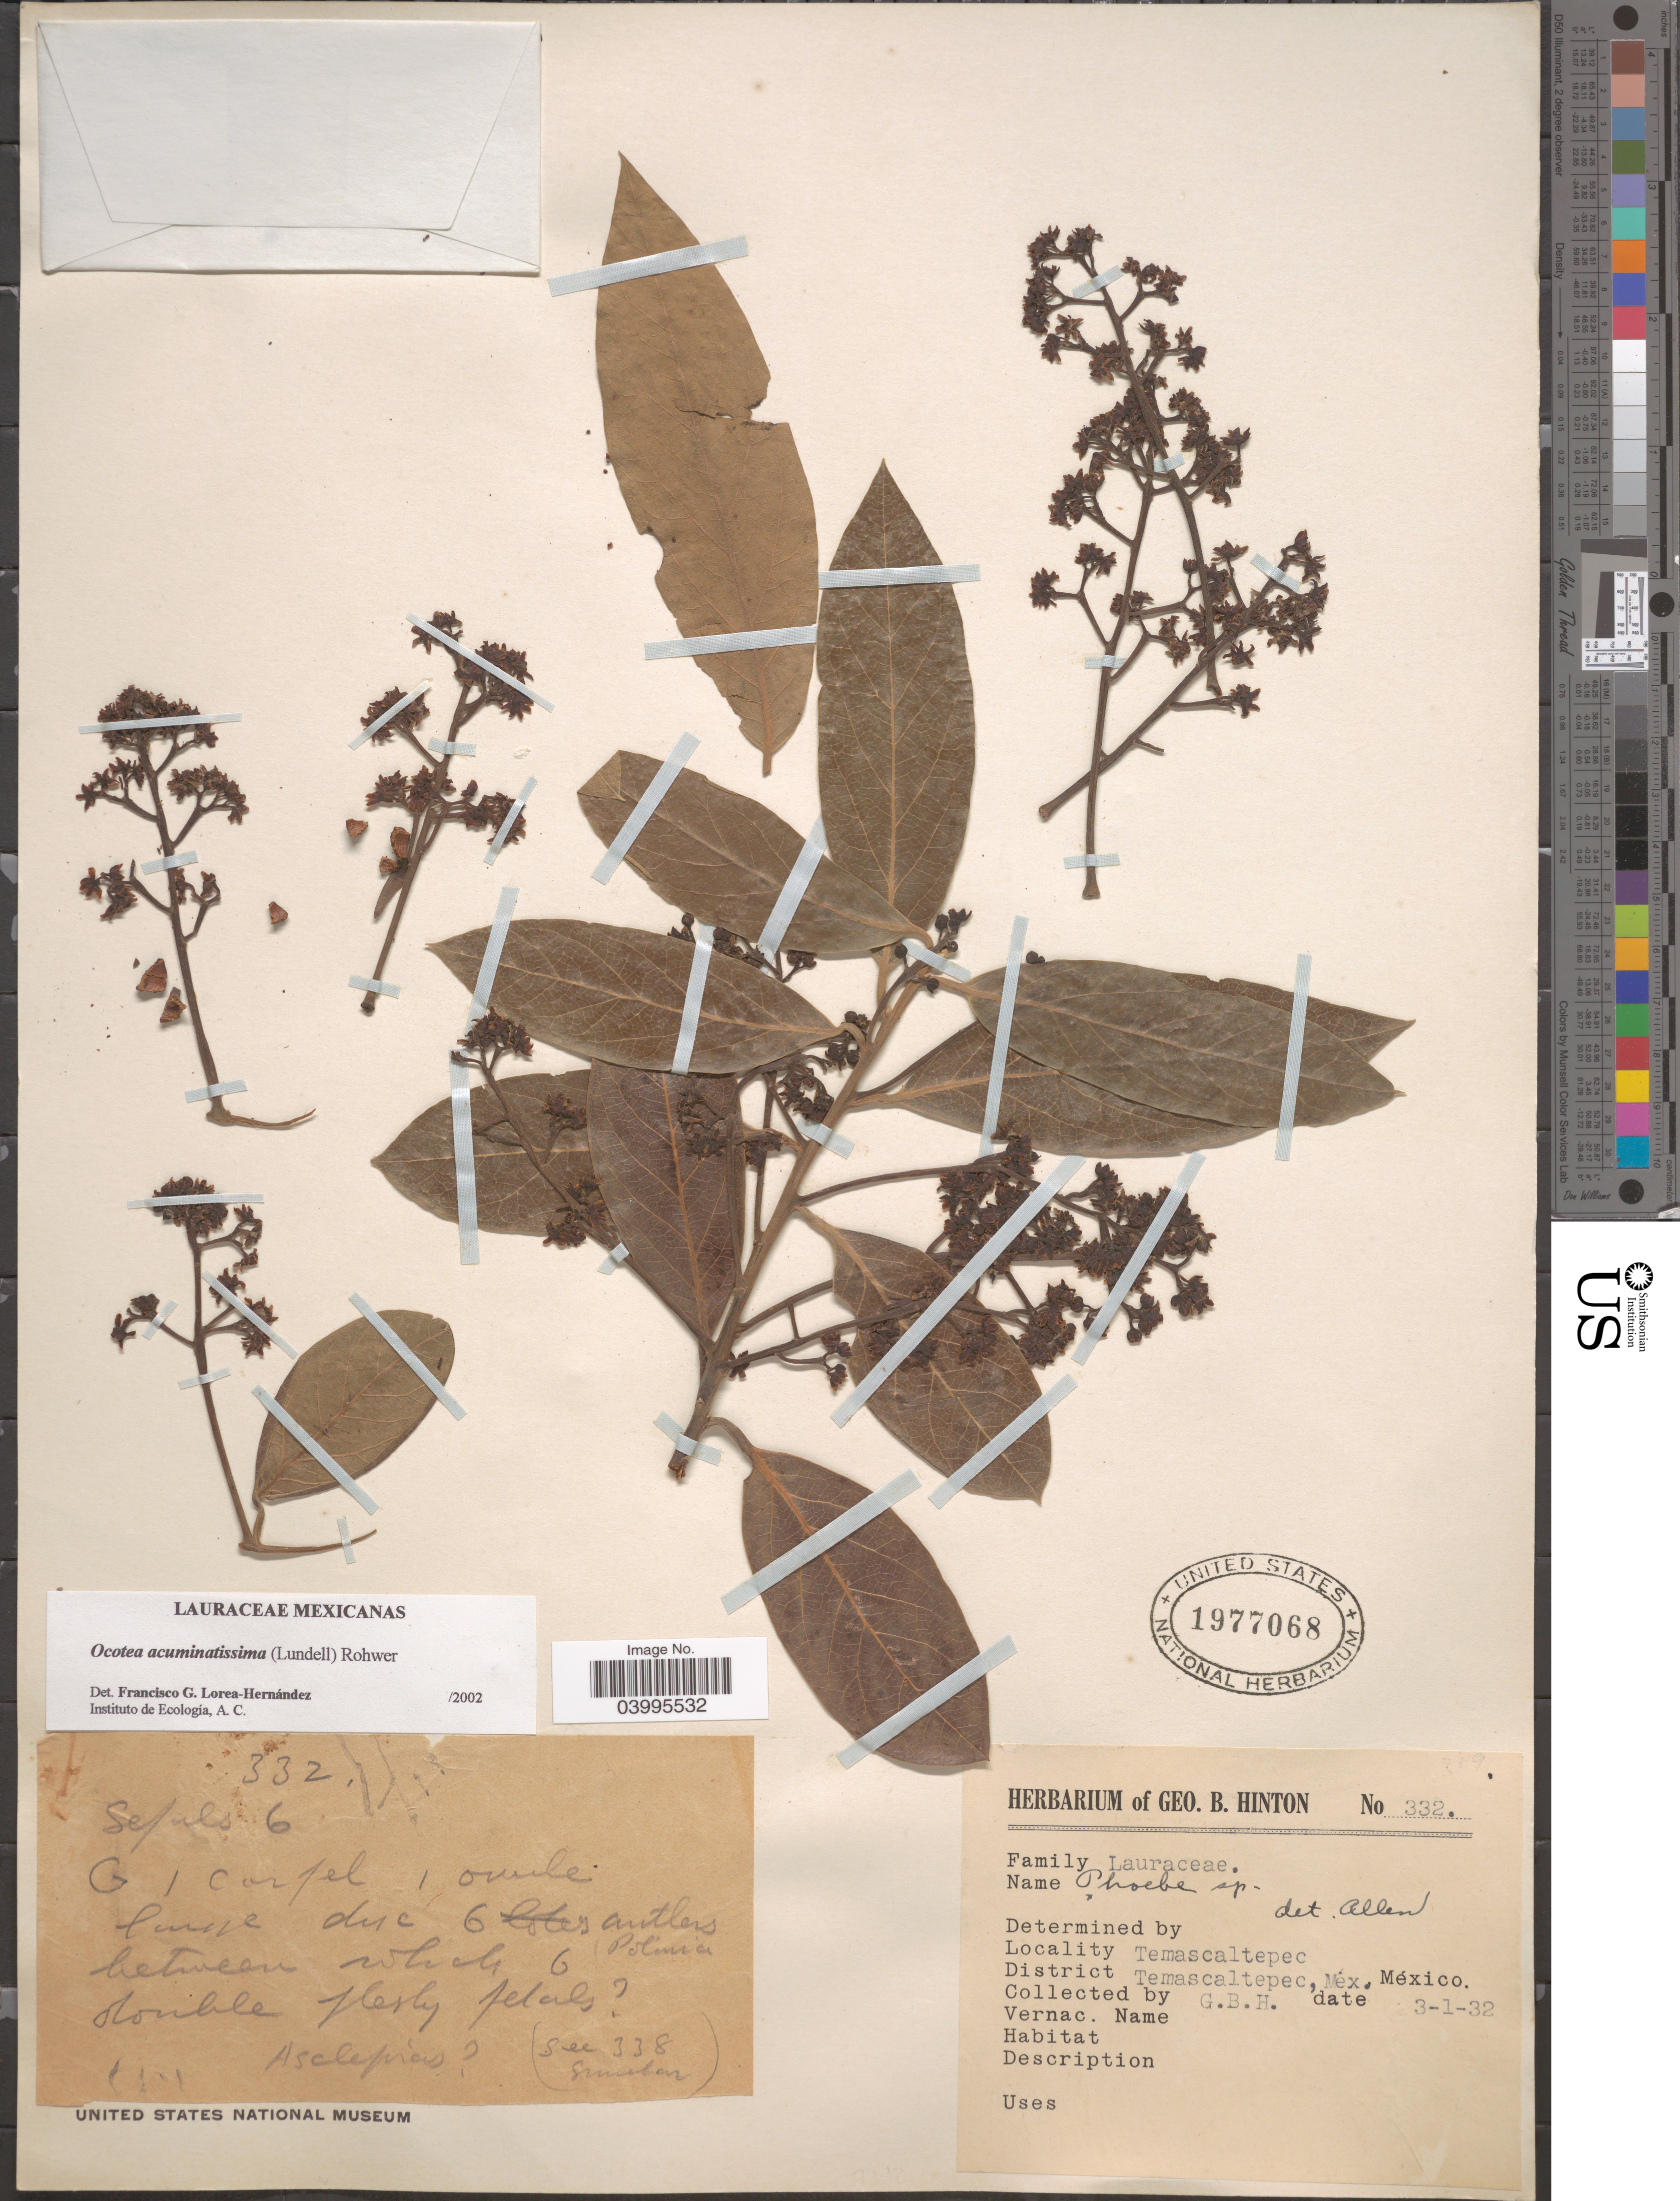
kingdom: Plantae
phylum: Tracheophyta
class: Magnoliopsida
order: Laurales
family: Lauraceae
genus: Ocotea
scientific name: Ocotea acuminatissima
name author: (Lundell) Rohwer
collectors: G. B. Hinton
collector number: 332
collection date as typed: Transcribed d/m/y: 3/1/32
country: Mexico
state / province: México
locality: Temascaltepec. District Temascaltepec.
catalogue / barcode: US 1977068